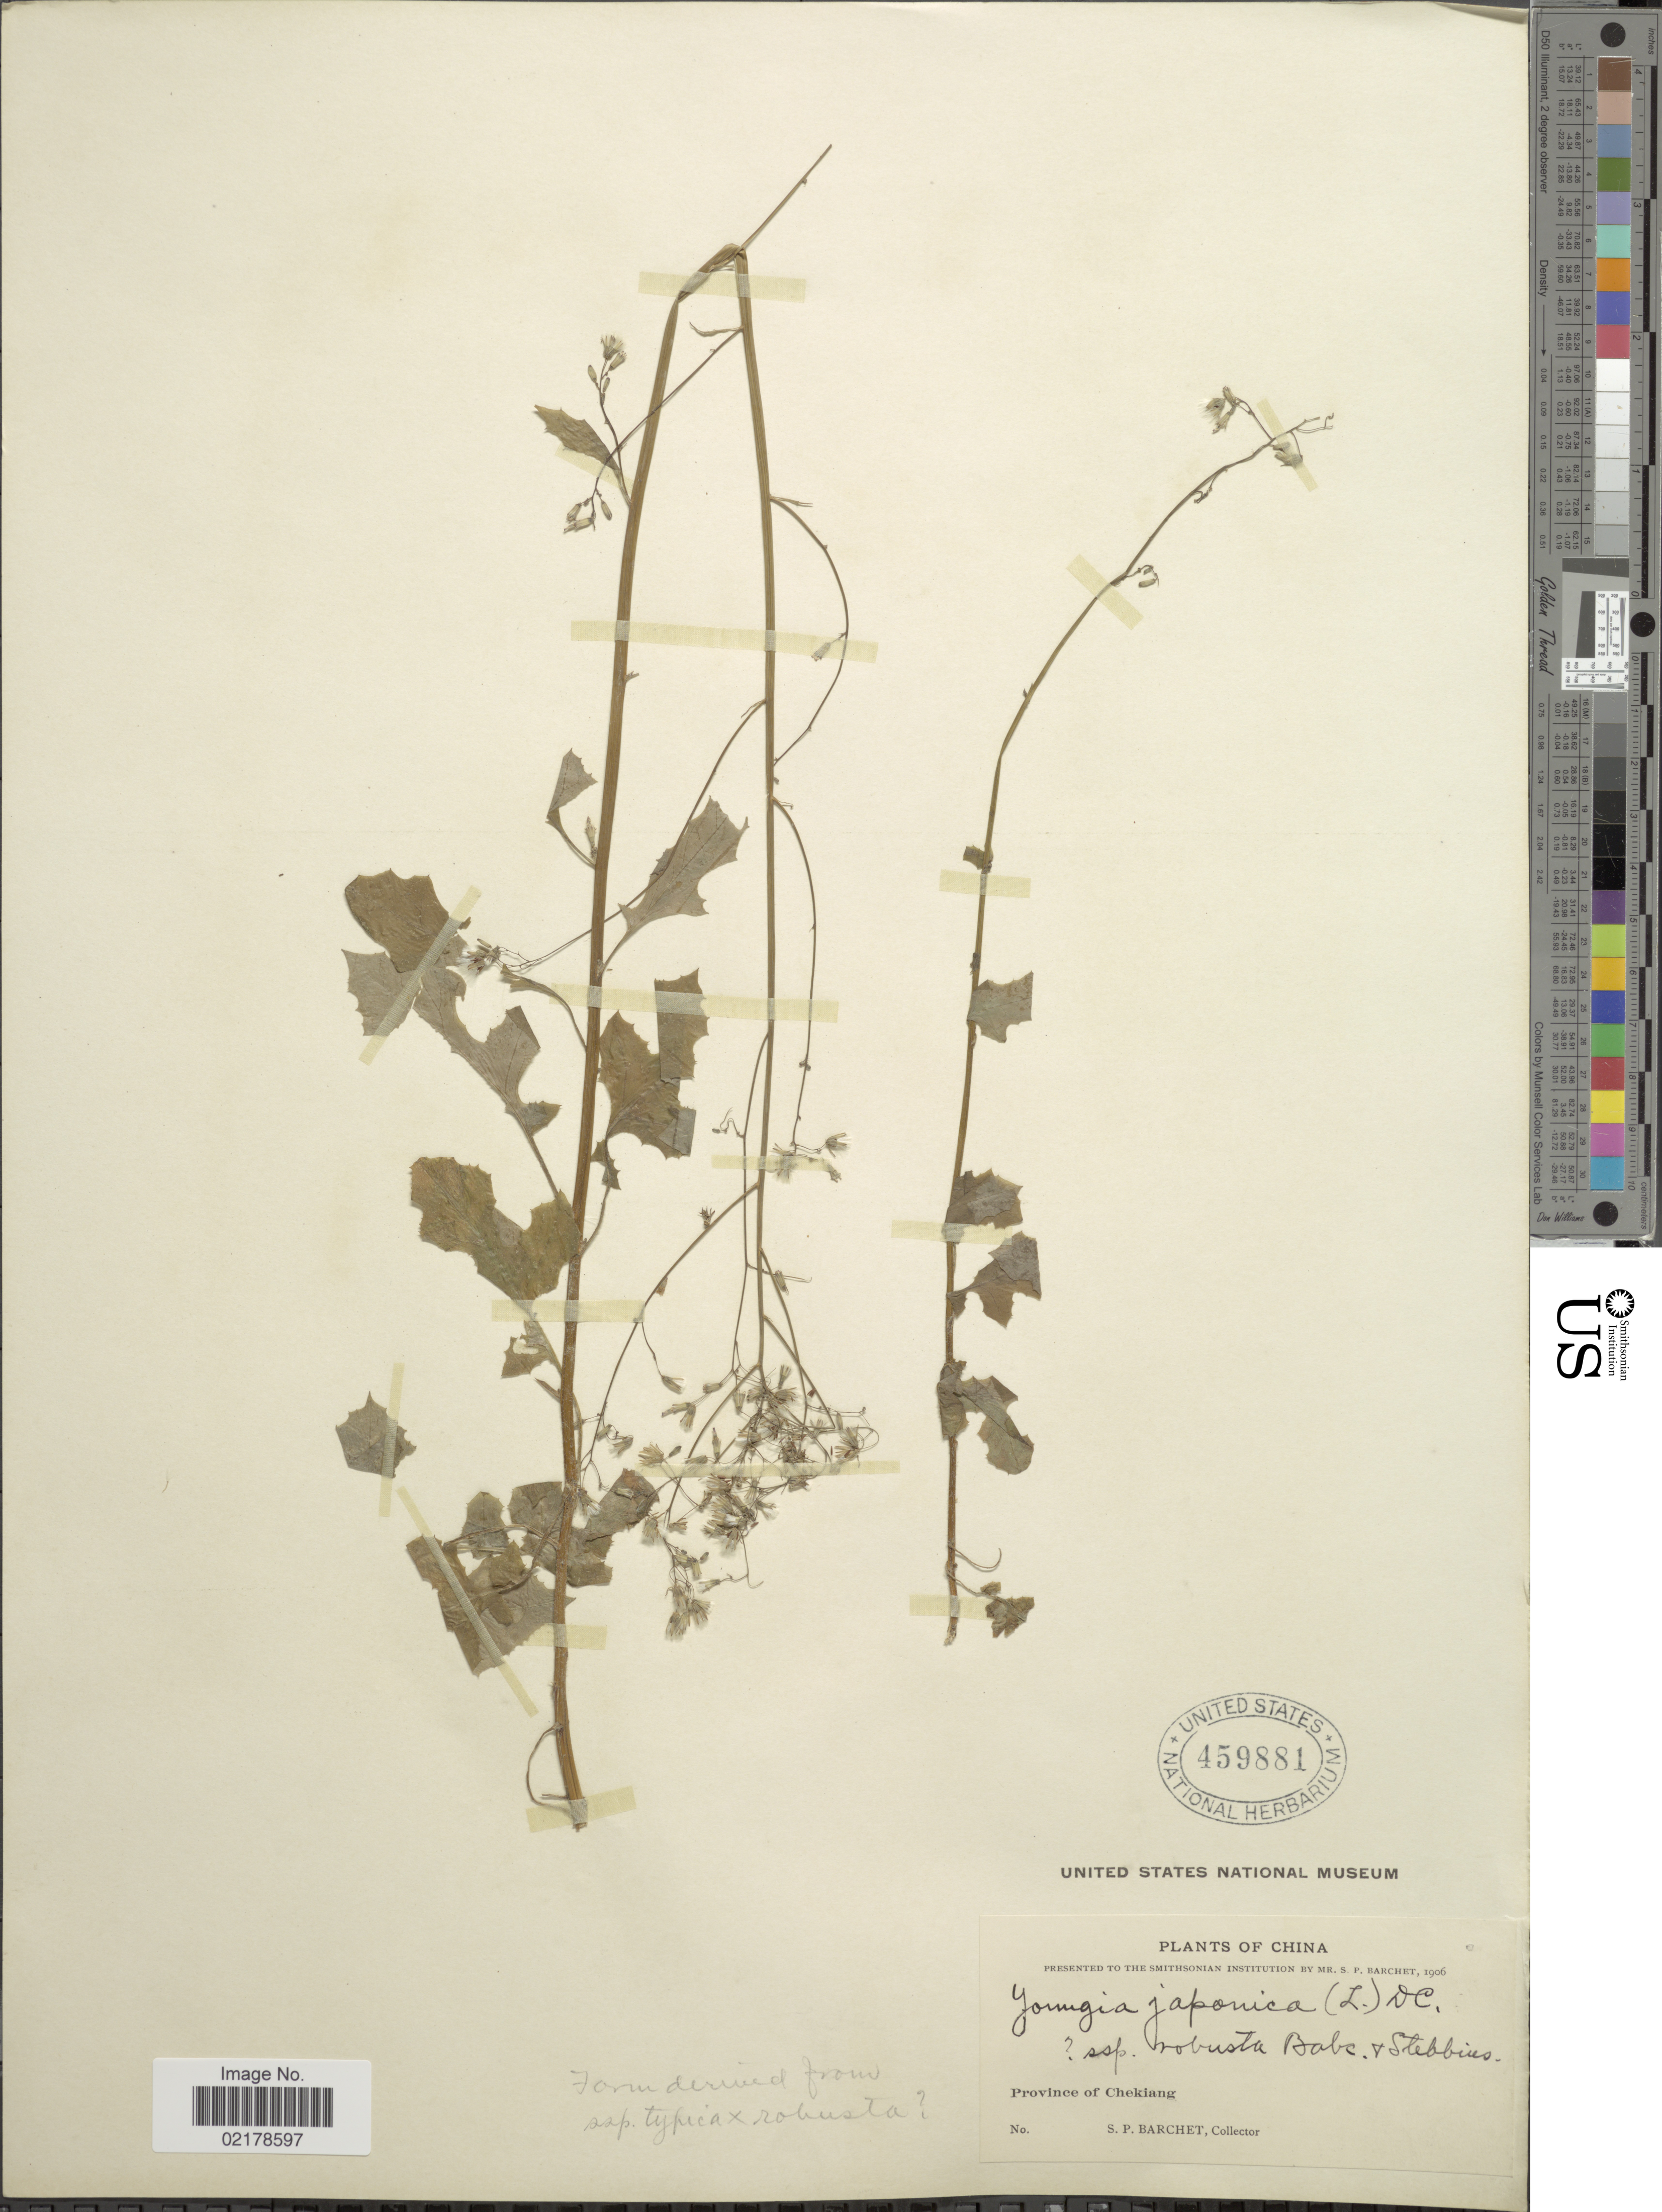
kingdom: Plantae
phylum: Tracheophyta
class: Magnoliopsida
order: Asterales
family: Asteraceae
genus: Youngia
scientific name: Youngia japonica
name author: (L.) DC.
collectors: S. P. Barchet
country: China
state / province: Zhejiang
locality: Province of Chekiang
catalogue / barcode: US 459881